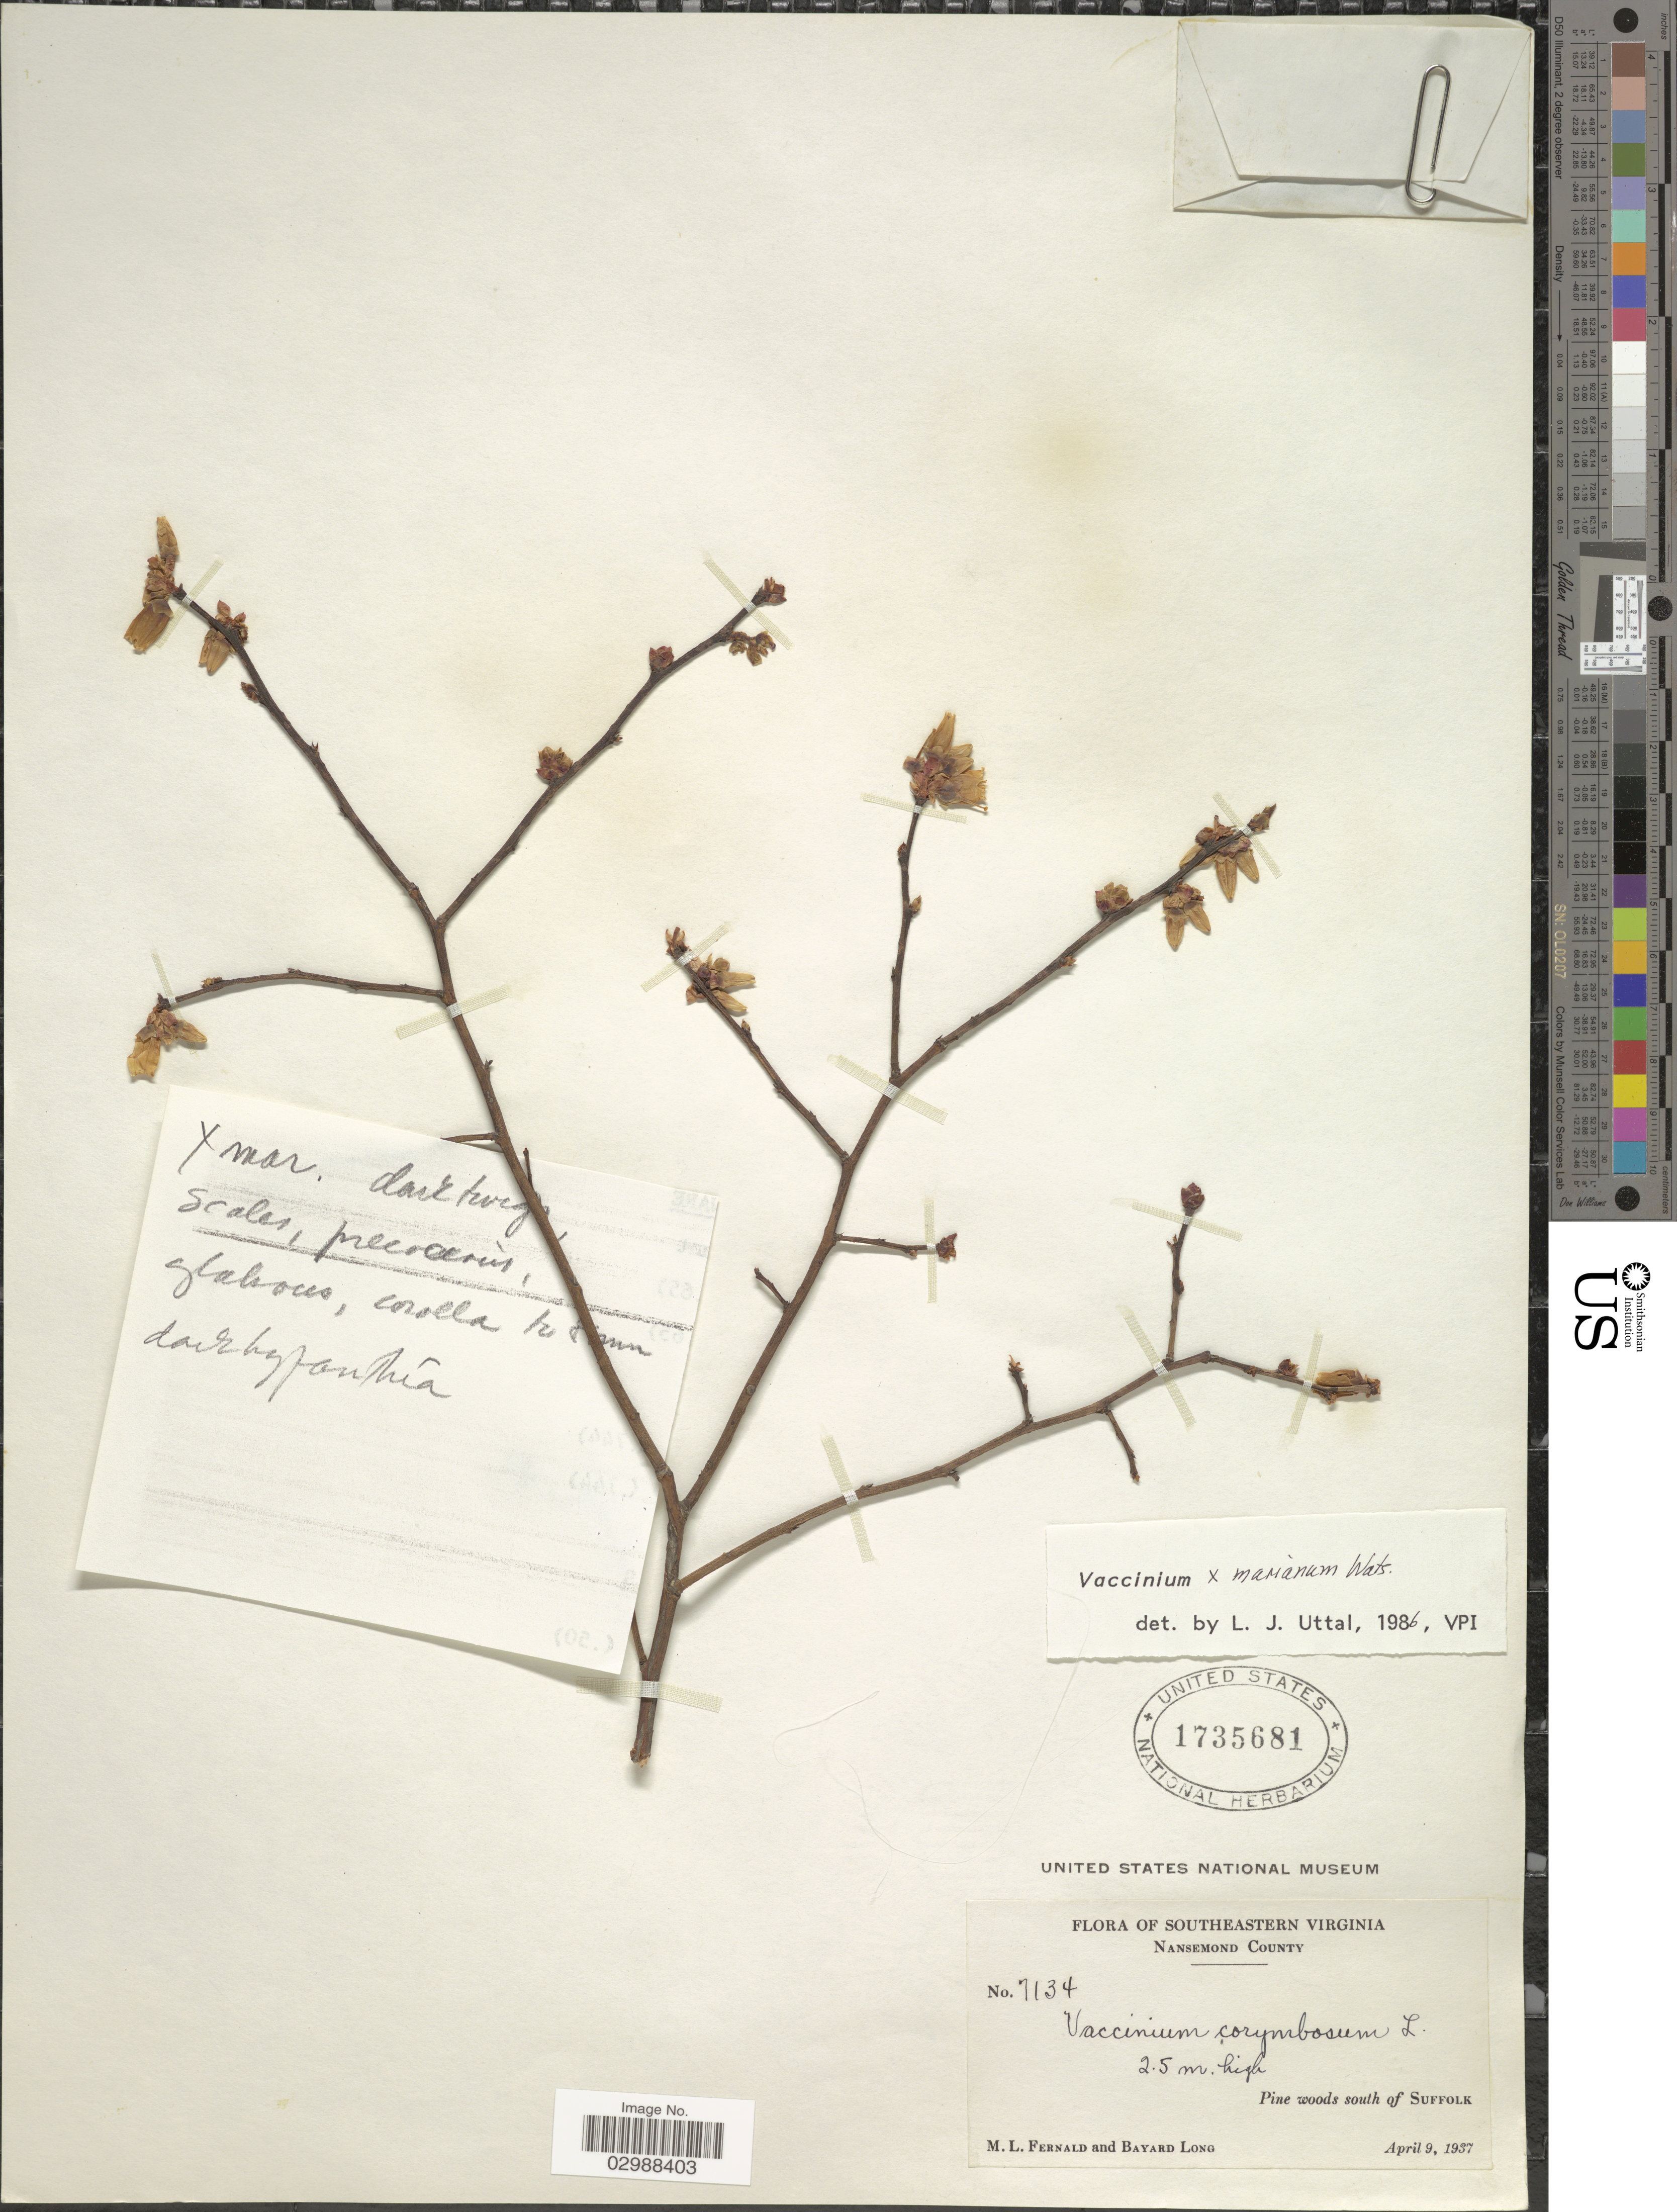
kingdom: Plantae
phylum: Tracheophyta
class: Magnoliopsida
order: Ericales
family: Ericaceae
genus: Vaccinium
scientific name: Vaccinium x marianum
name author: P. Watson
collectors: M. L. Fernald & B. Long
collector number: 7134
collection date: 1937-04-09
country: United States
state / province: Virginia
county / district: City of Suffolk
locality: Southeastern Virginia. Nansemond County. Pine woods south of Suffolk.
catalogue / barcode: US 1735681